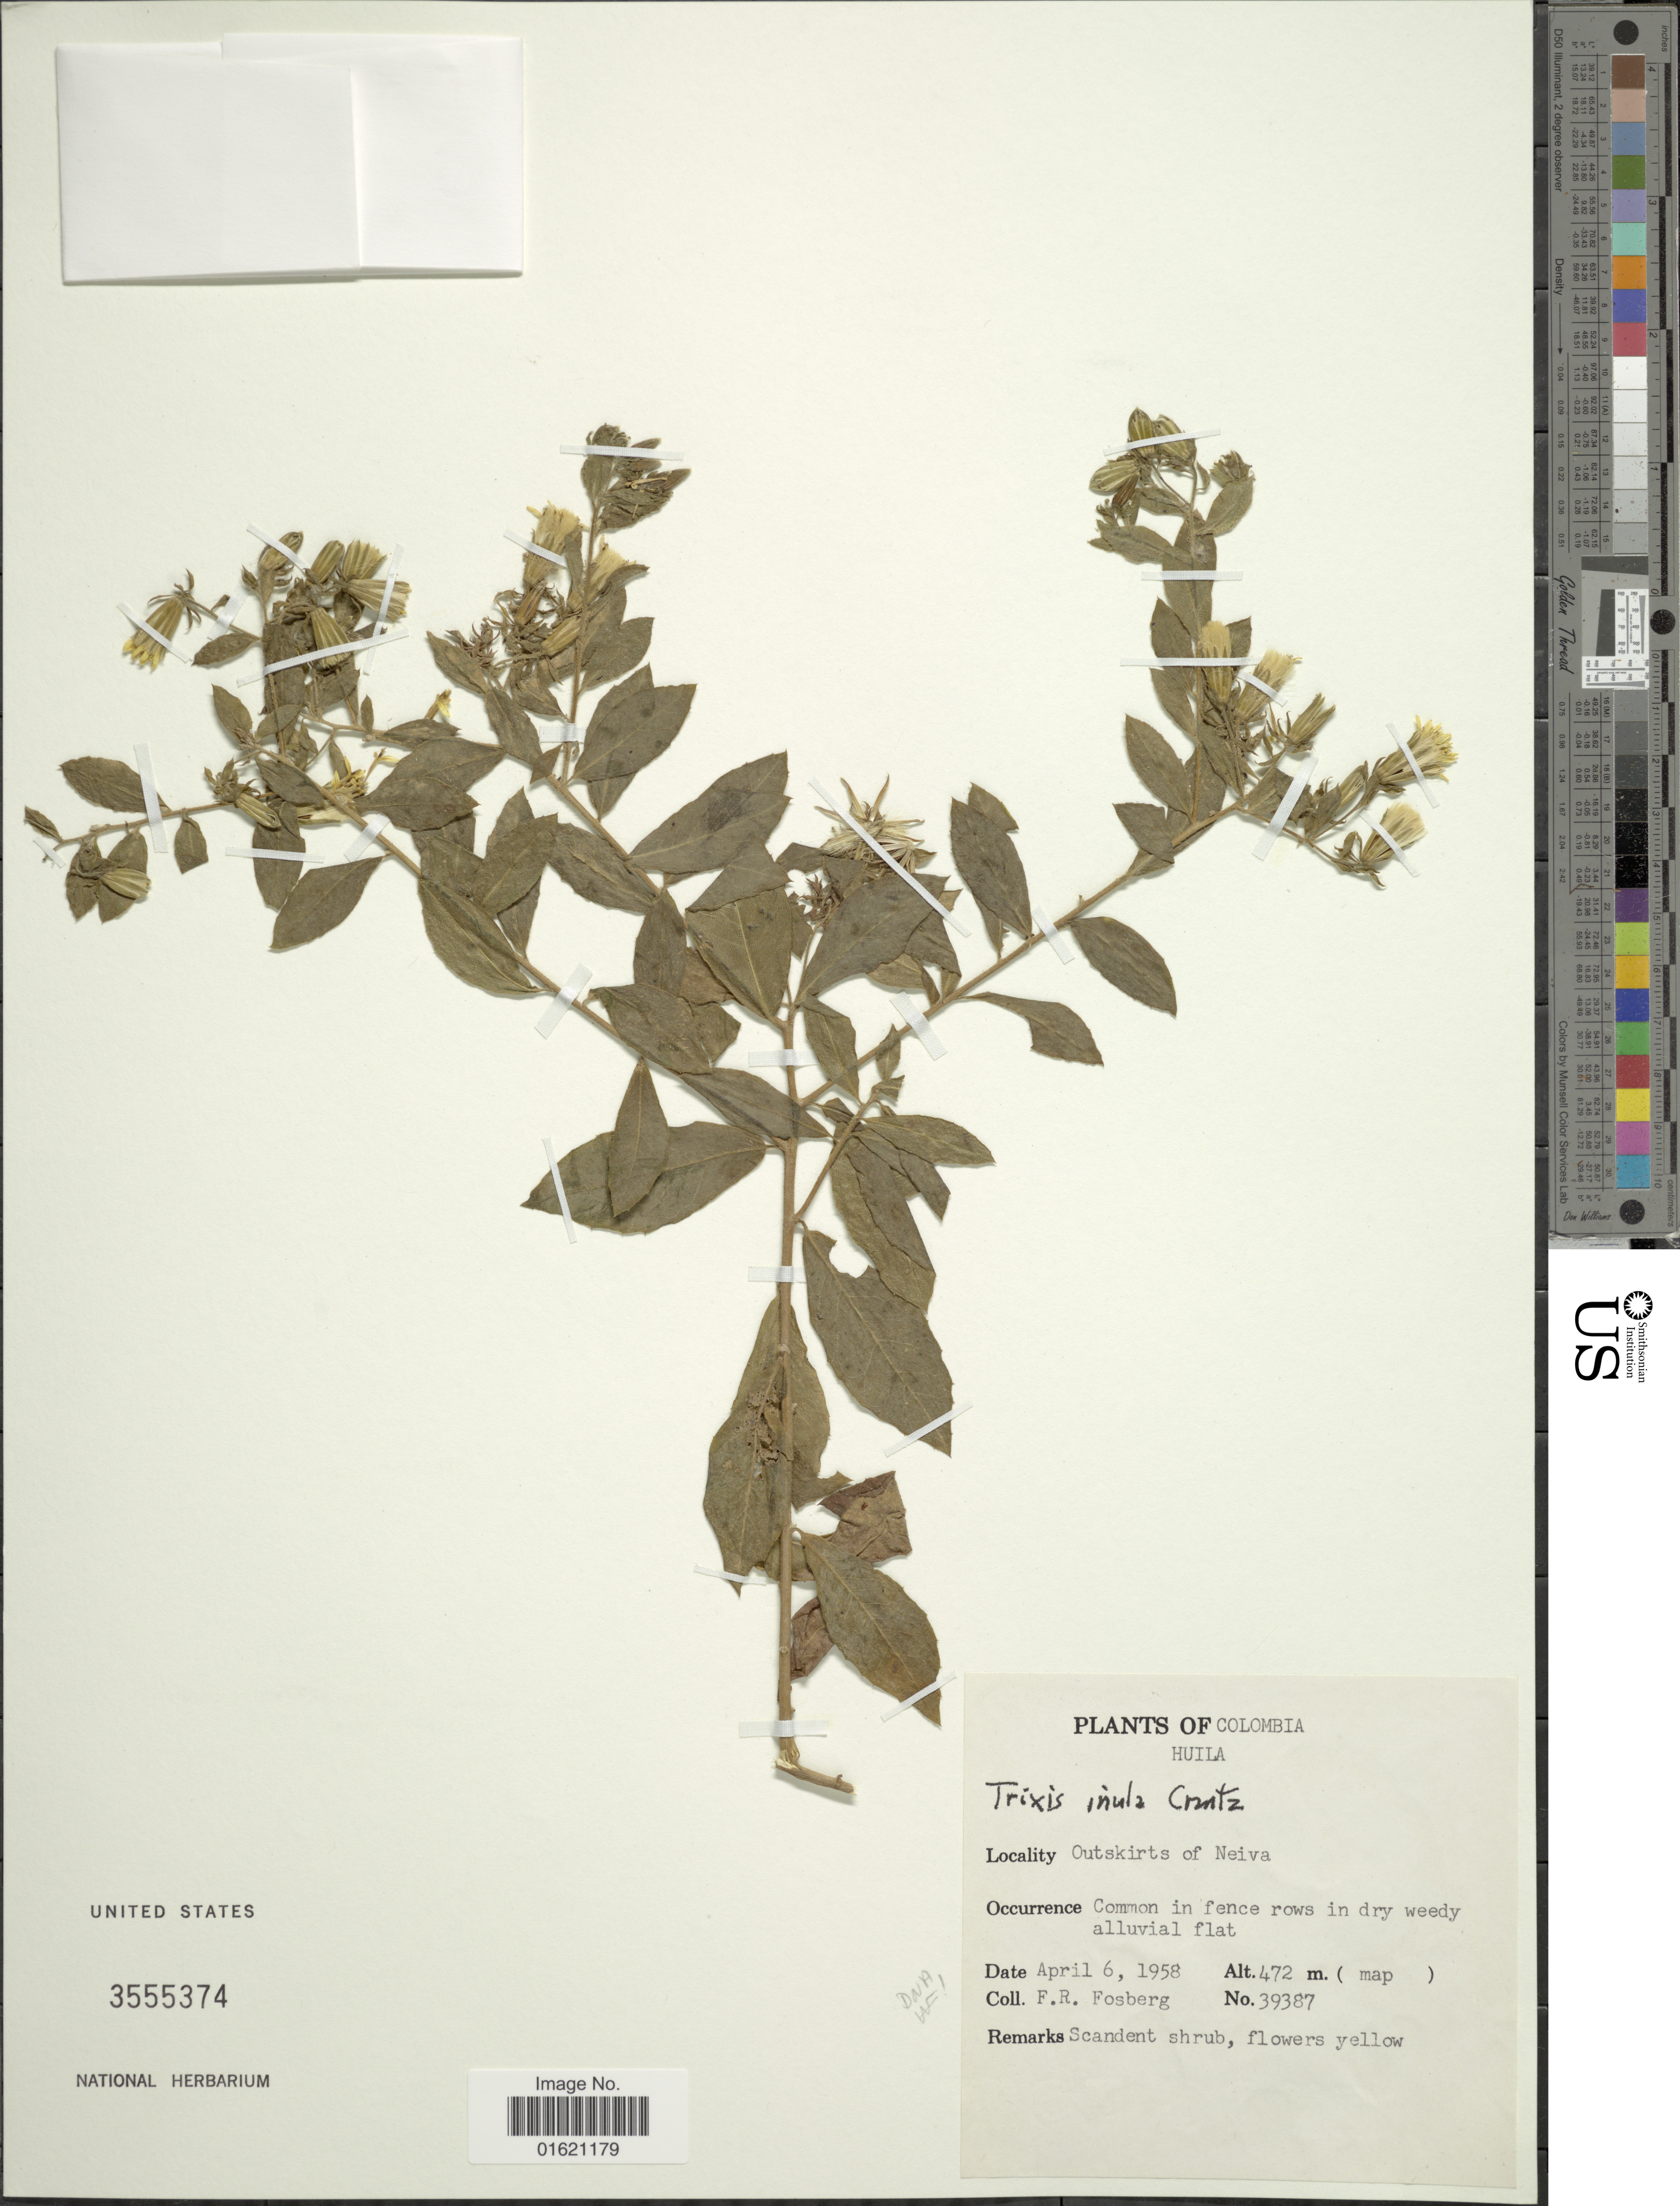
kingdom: Plantae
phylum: Tracheophyta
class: Magnoliopsida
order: Asterales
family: Asteraceae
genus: Trixis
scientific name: Trixis inula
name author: Crantz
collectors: F. R. Fosberg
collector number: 39387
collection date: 1958-04-06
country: Colombia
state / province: Huila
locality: Outskirts of Neiva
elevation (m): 472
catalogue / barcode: US 3555374